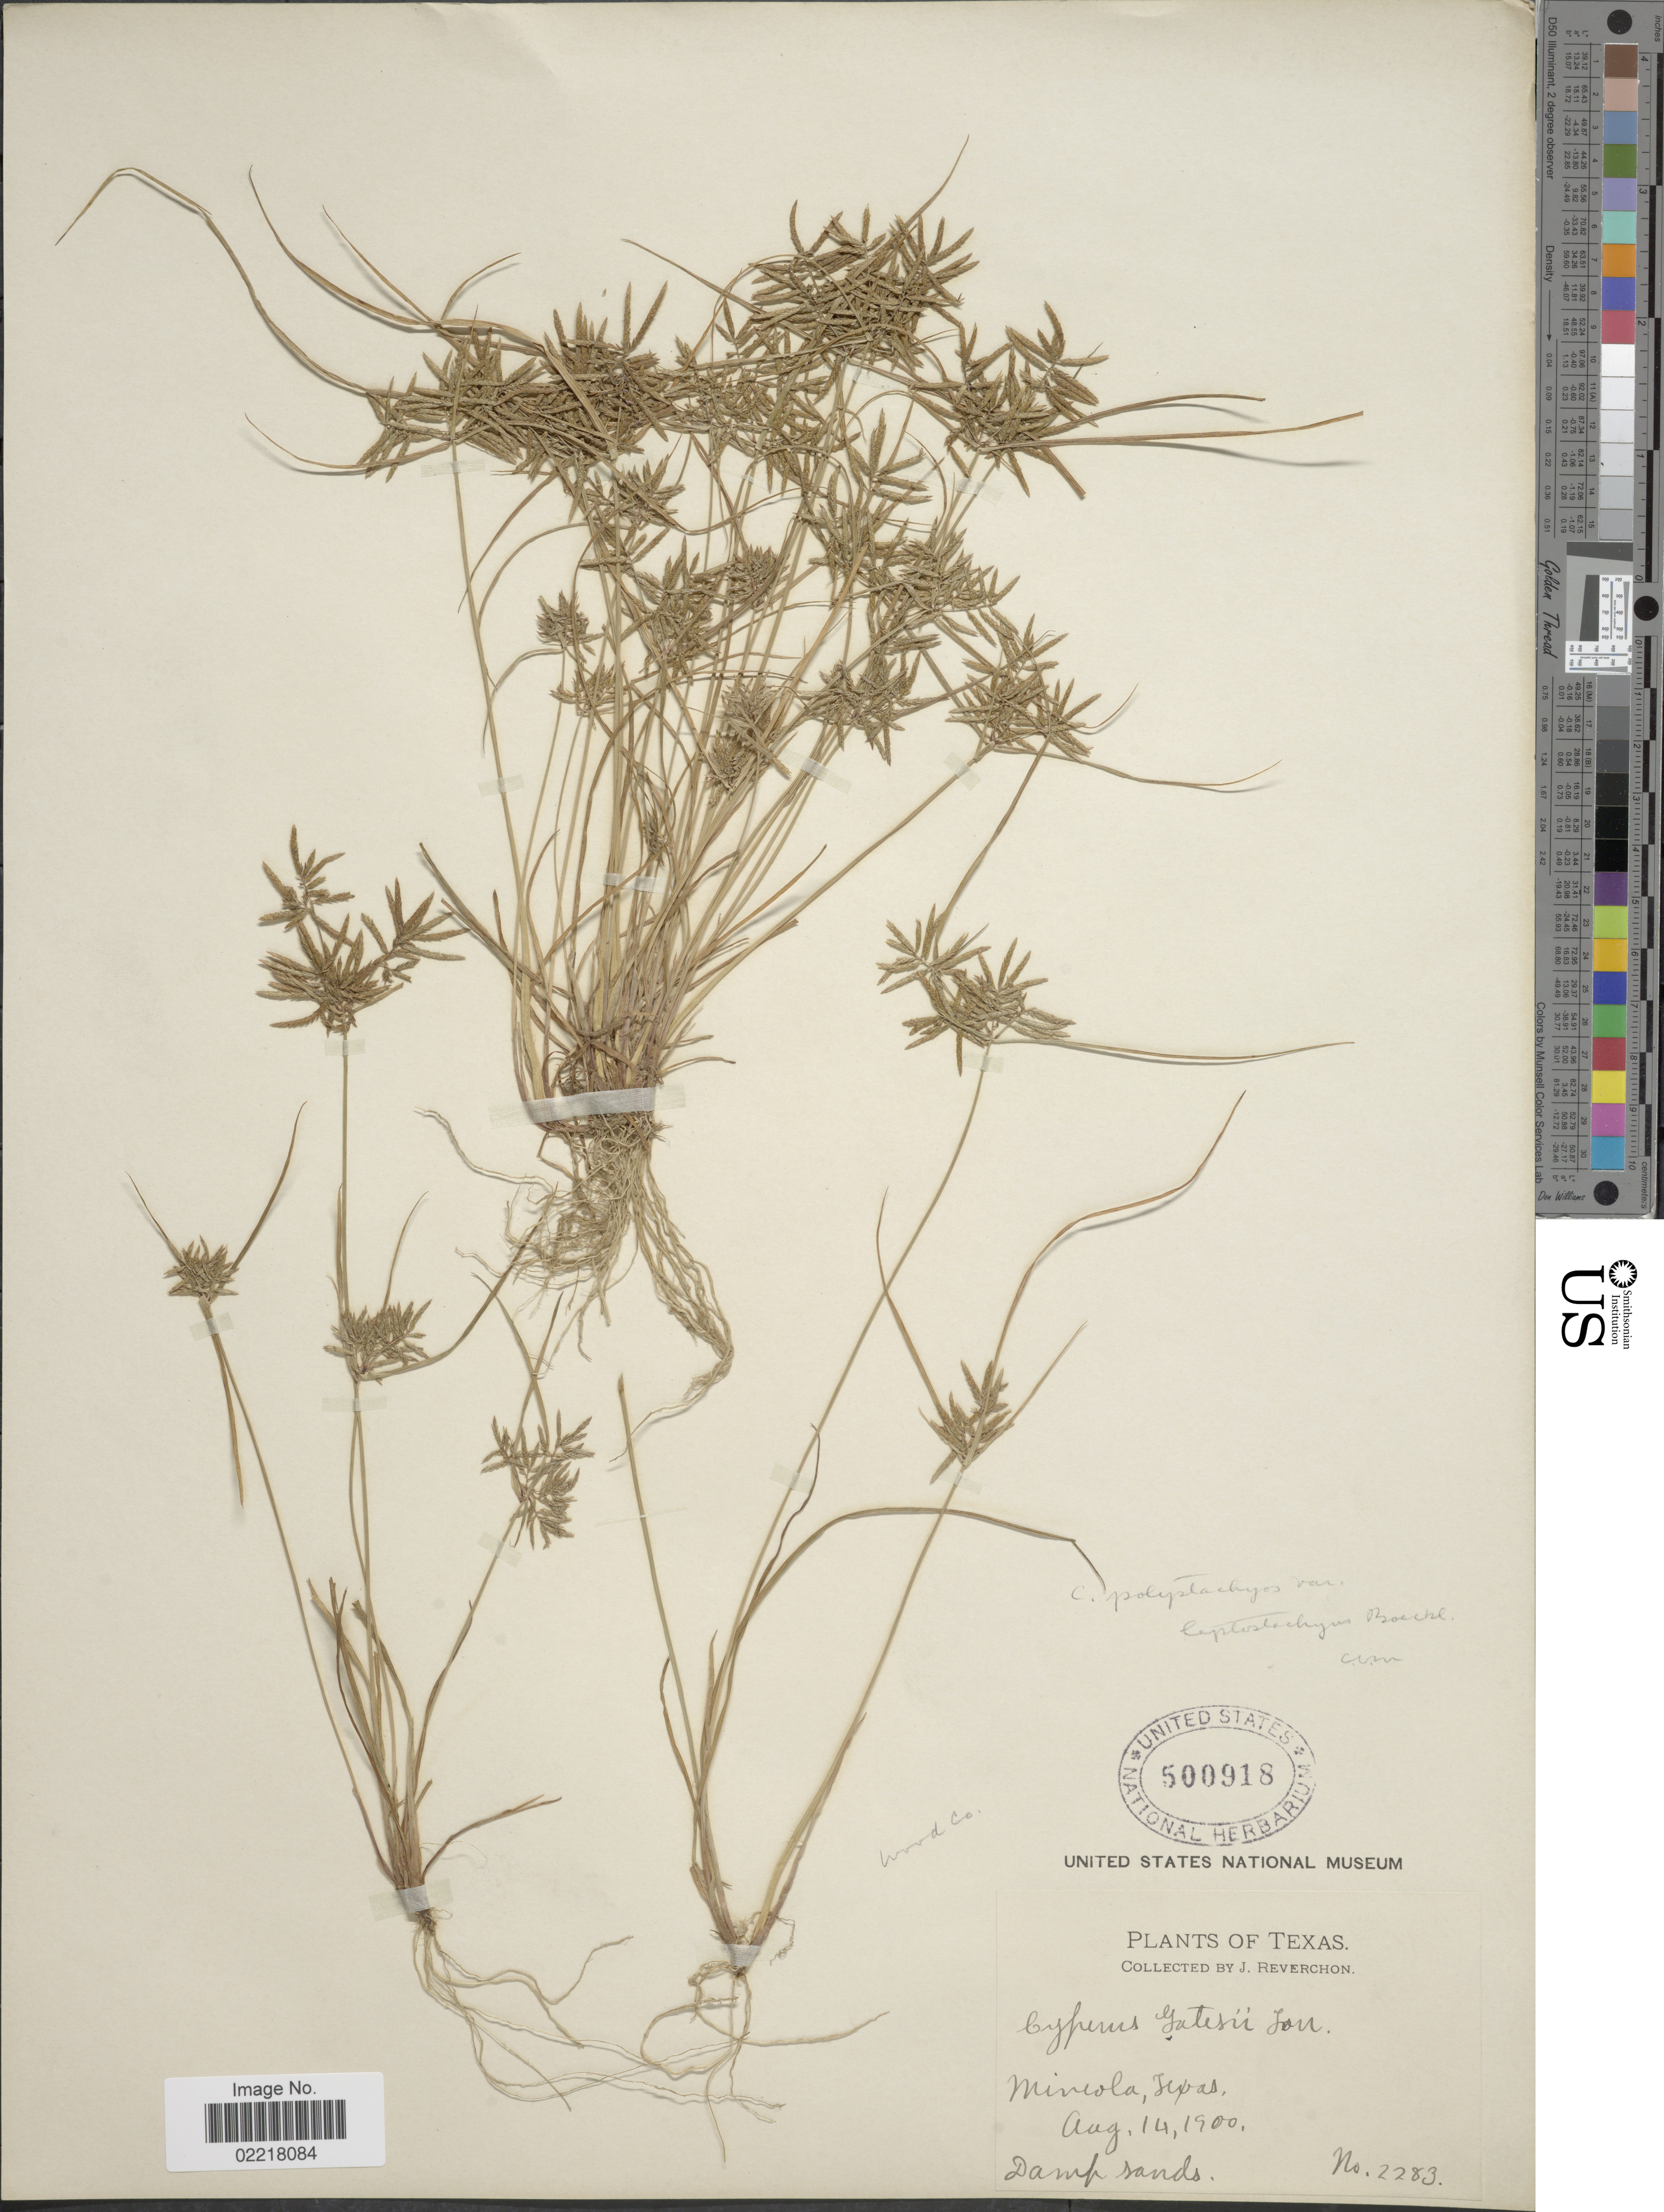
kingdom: Plantae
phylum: Tracheophyta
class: Liliopsida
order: Poales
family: Cyperaceae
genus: Cyperus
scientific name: Cyperus polystachyos var. texensis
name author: (Torr.) Fernald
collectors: J. Reverchon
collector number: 2283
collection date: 1900-08-14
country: United States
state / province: Texas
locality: Mineola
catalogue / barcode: US 500918